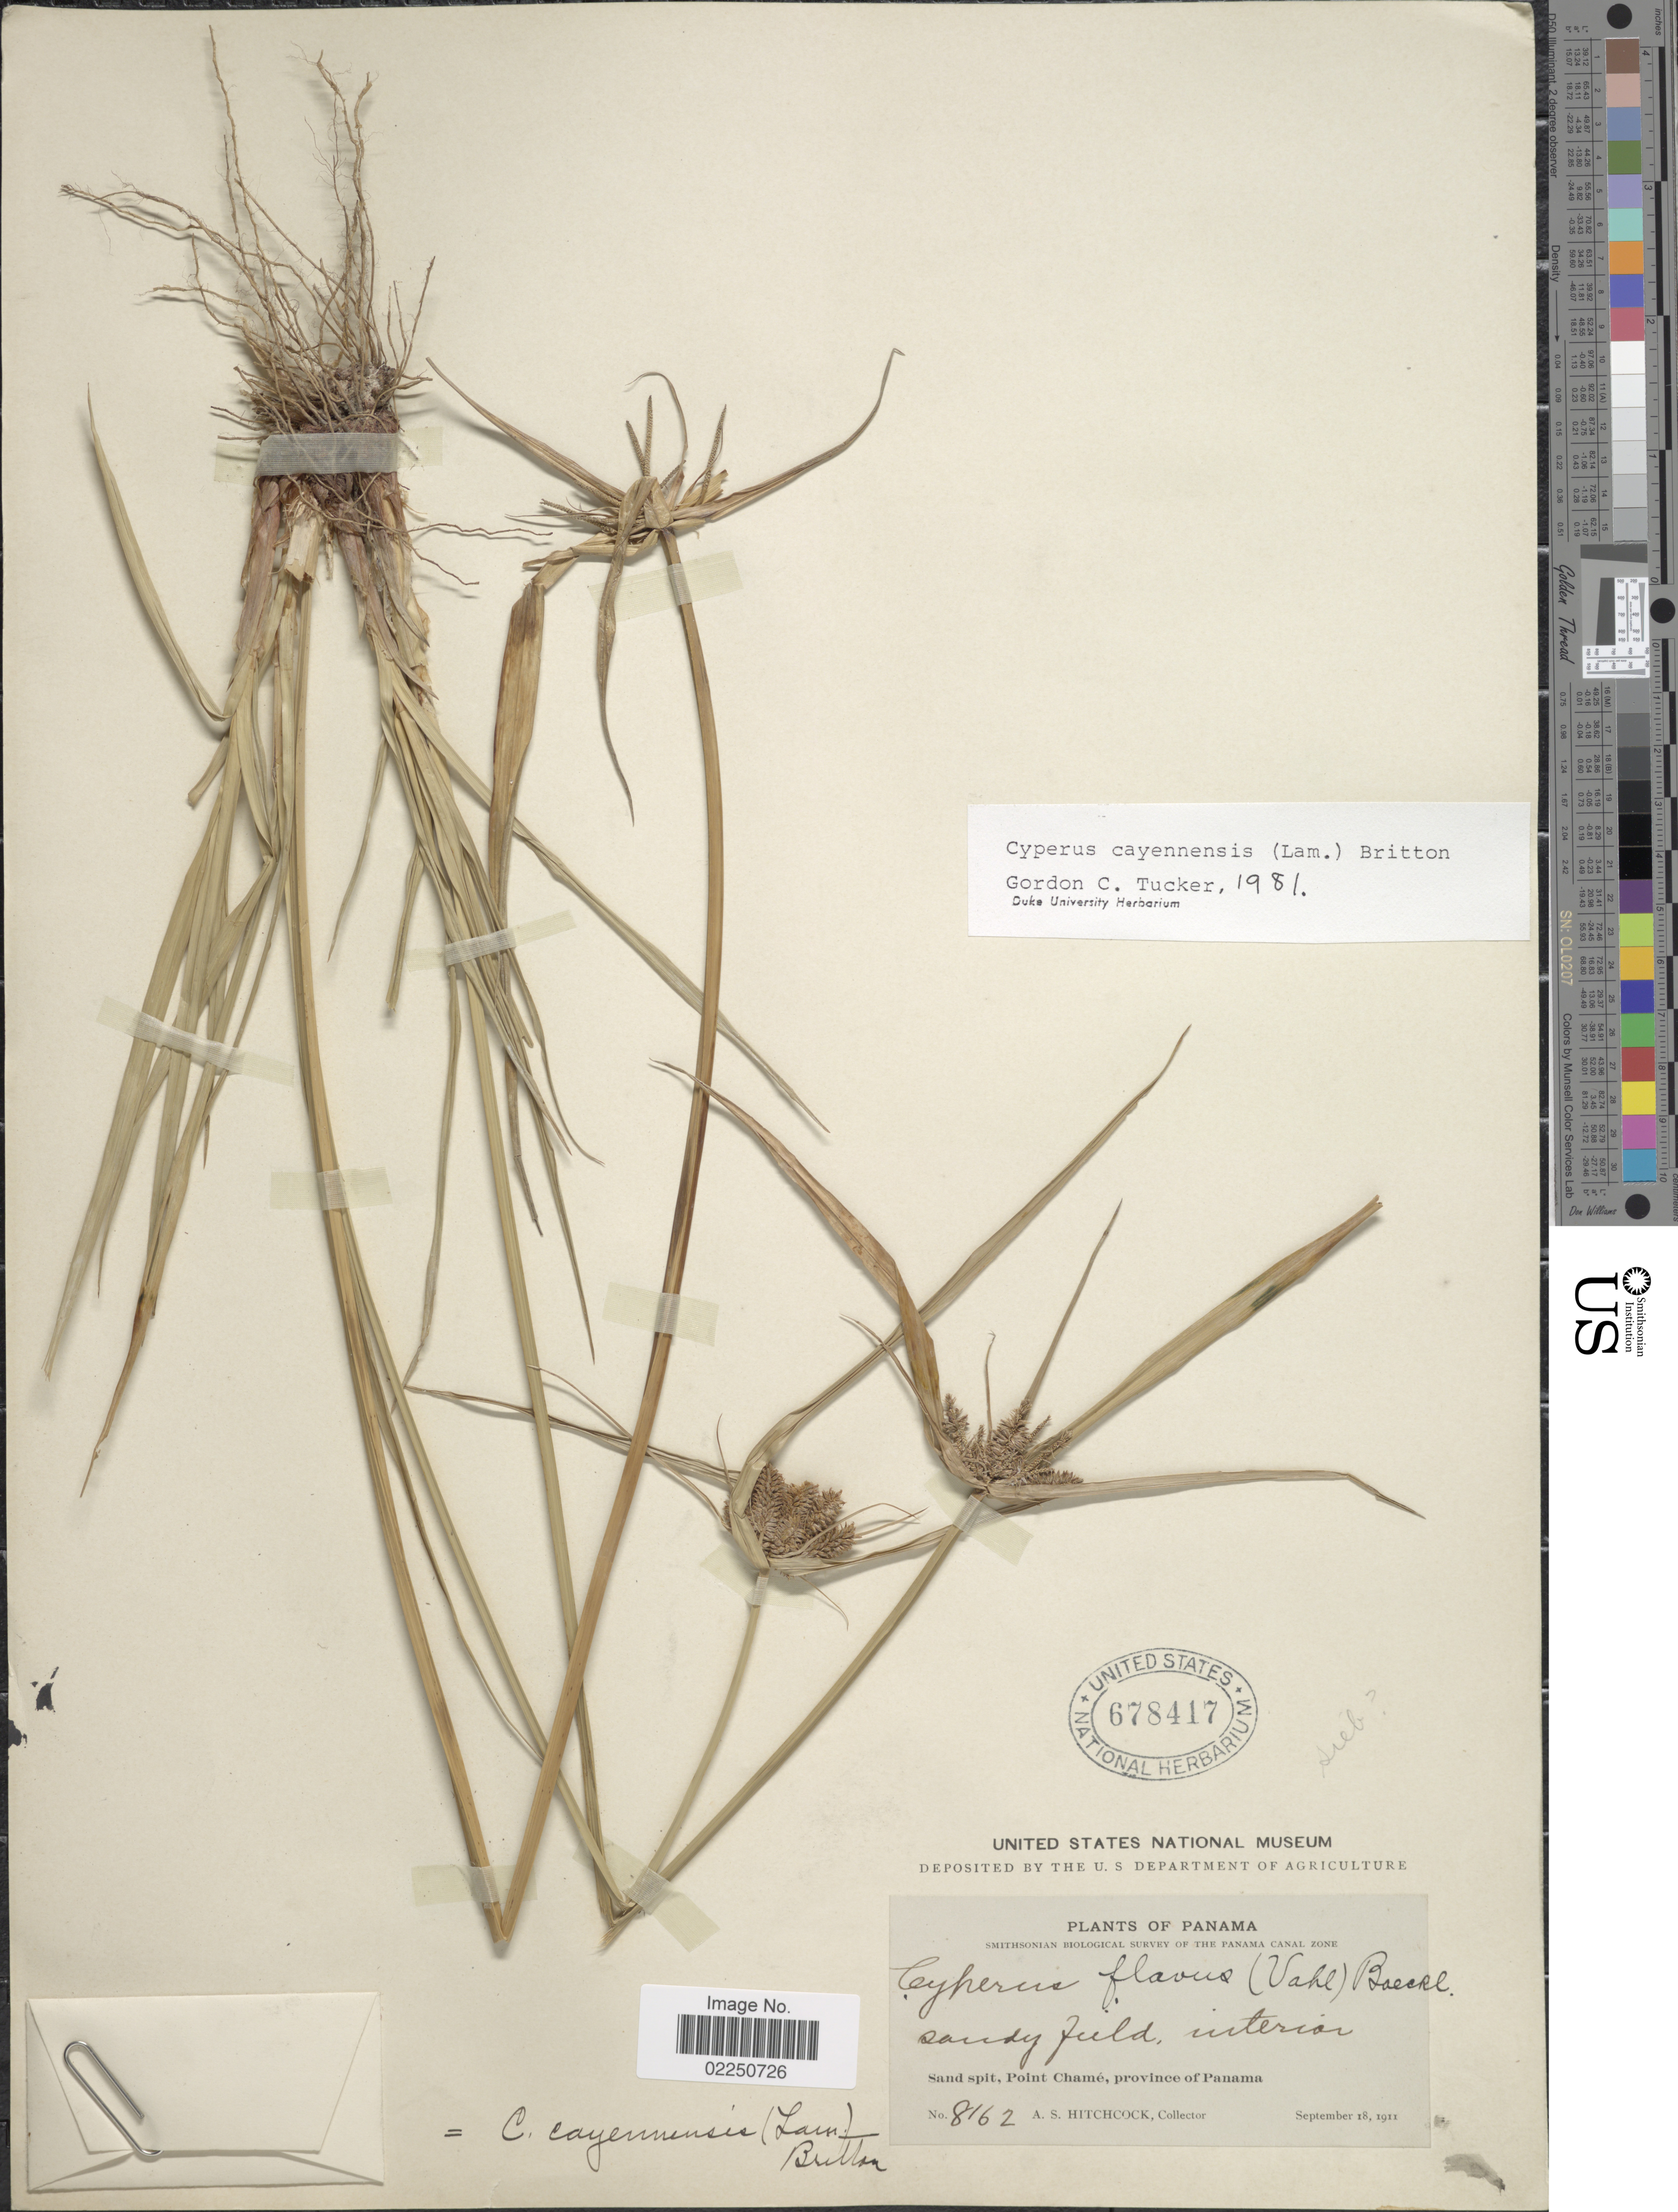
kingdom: Plantae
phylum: Tracheophyta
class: Liliopsida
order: Poales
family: Cyperaceae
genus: Cyperus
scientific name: Cyperus aggregatus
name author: (Willd.) Endl.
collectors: A. S. Hitchcock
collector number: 8162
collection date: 1911-09-18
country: Panama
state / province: Colón / Panamá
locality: Panama Canal Zone. Sand spit, Point Chame, province of Panama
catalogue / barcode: US 678417